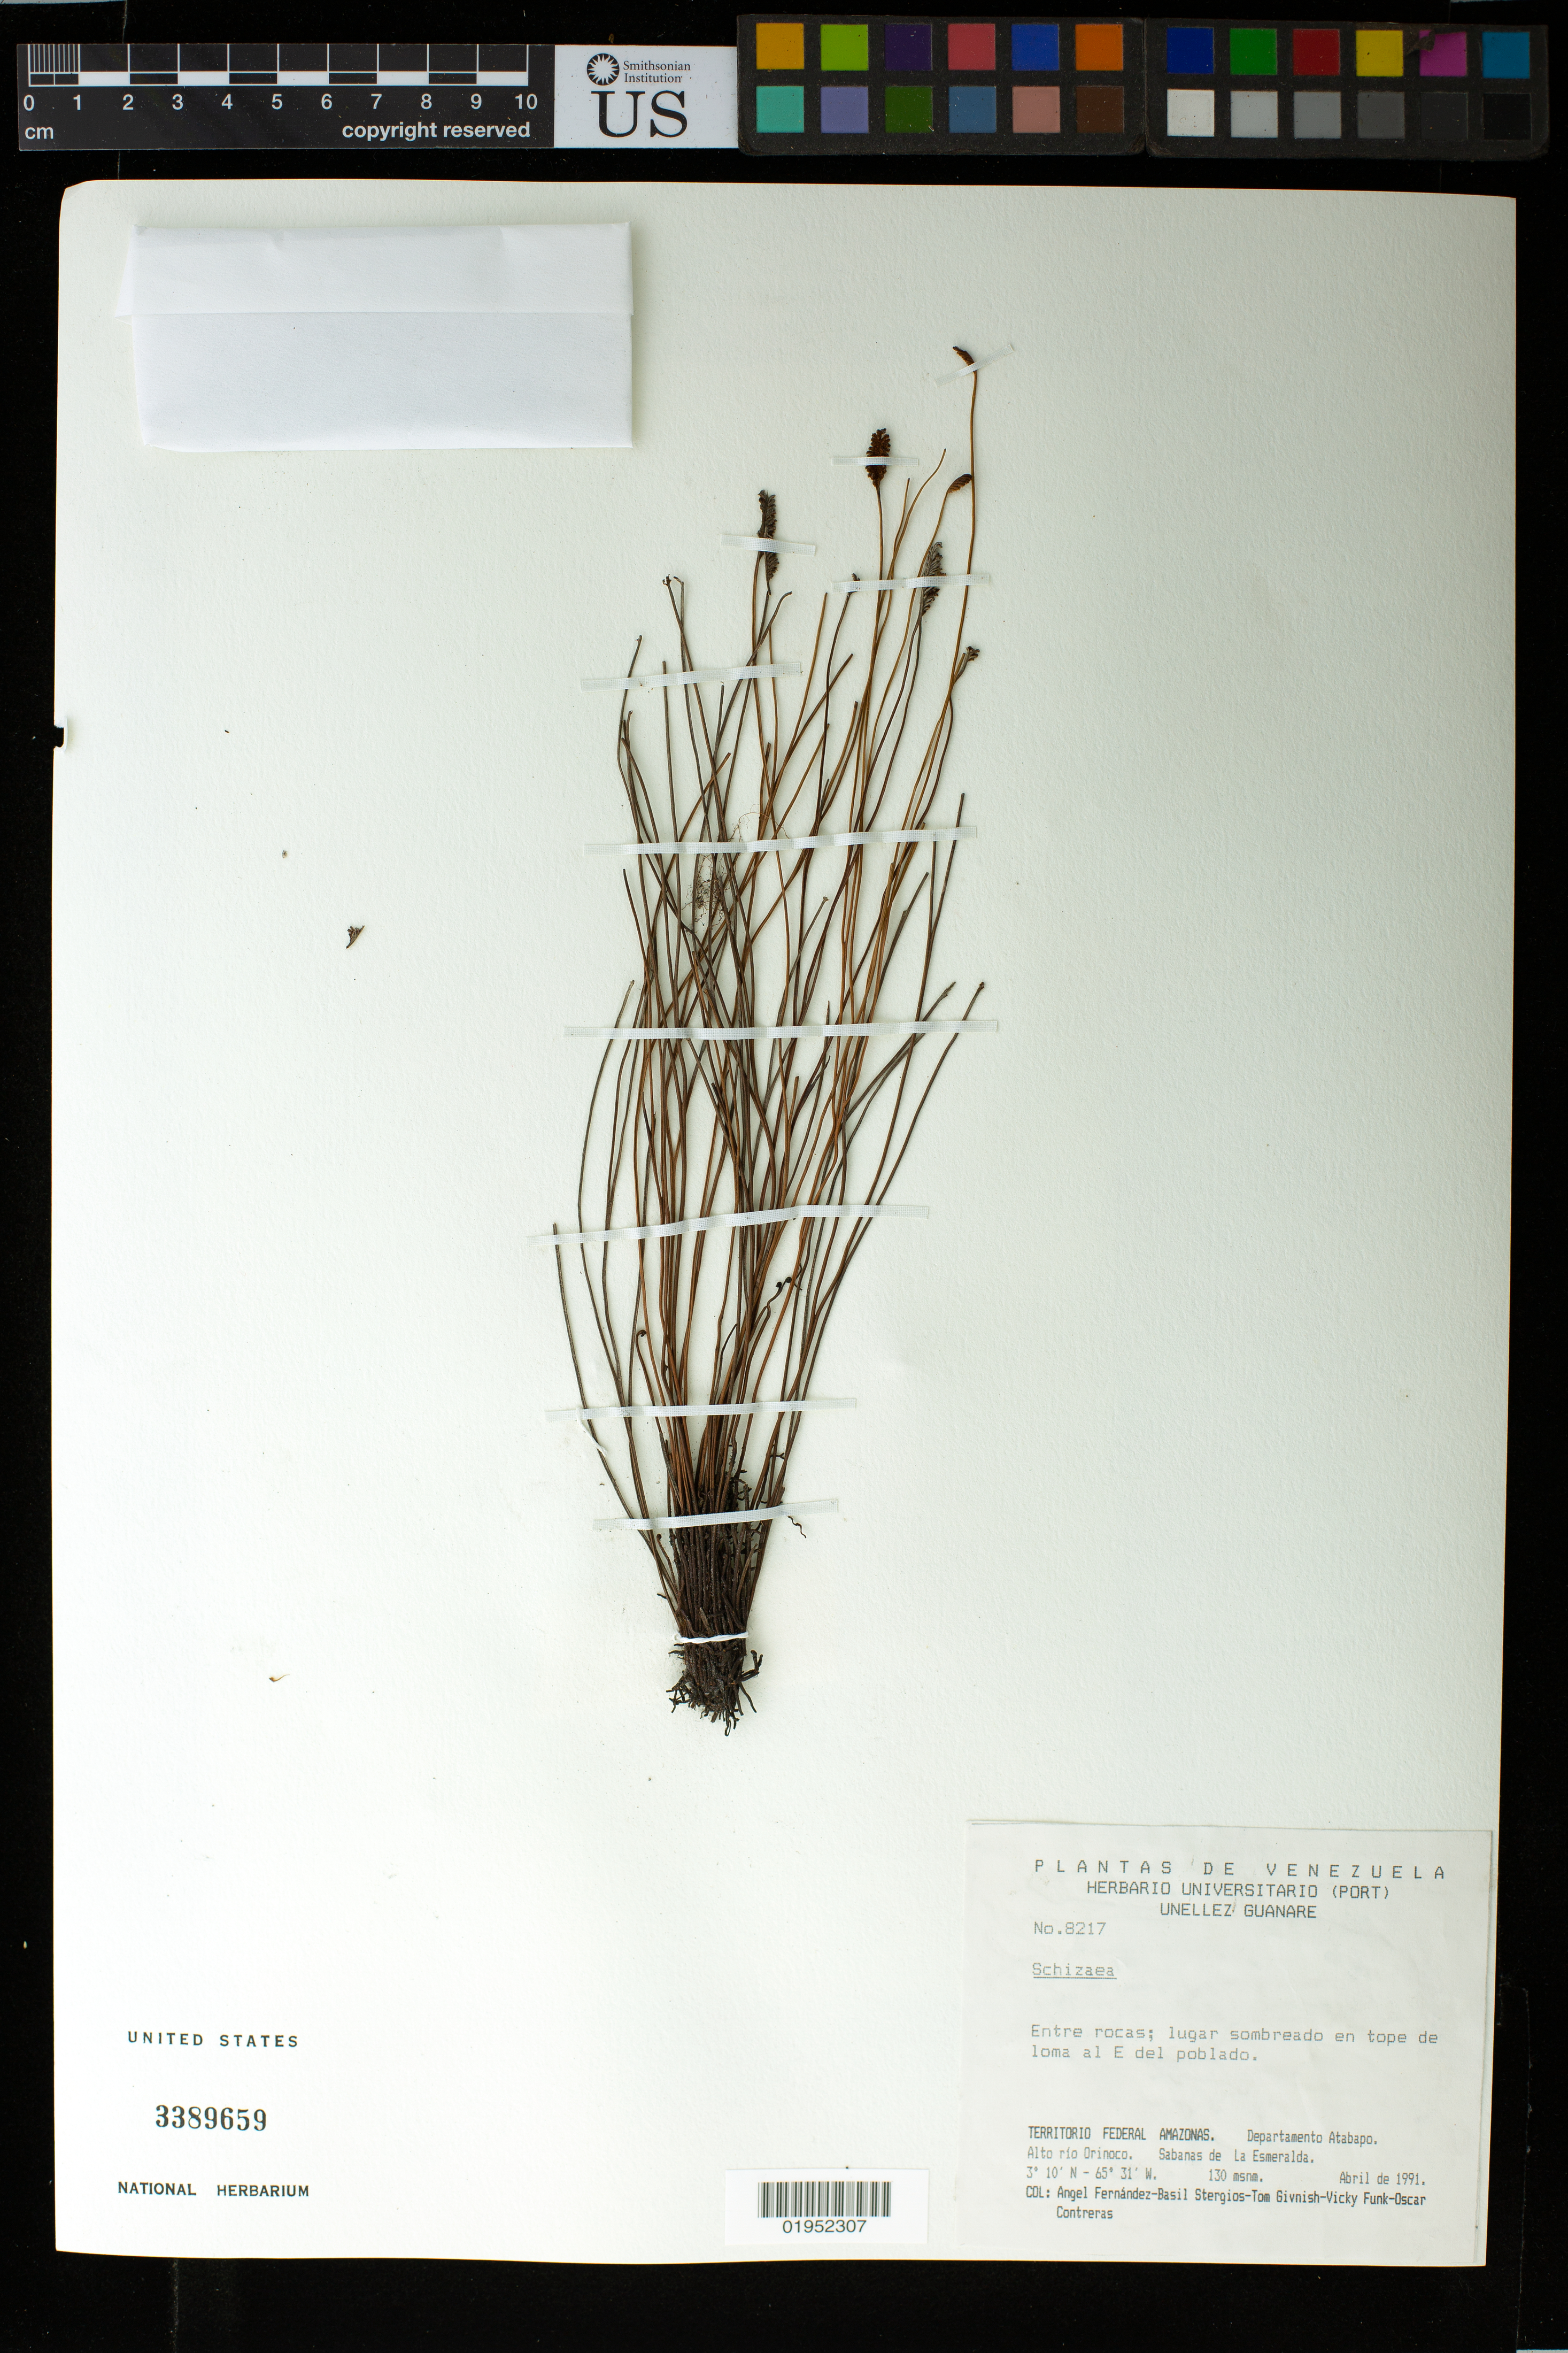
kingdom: Plantae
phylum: Tracheophyta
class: Polypodiopsida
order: Schizaeales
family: Schizaeaceae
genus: Schizaea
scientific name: Schizaea sp.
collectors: A. Fernández, B. G. Stergios, T. J. Givnish, V. Funk & O. Contreras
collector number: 8217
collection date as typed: Apr-91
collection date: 1991-04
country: Venezuela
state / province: Amazonas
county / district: Atabapo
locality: Alto rio Orinoco. Sabanas de La Esmeralda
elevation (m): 130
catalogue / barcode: US 3389659